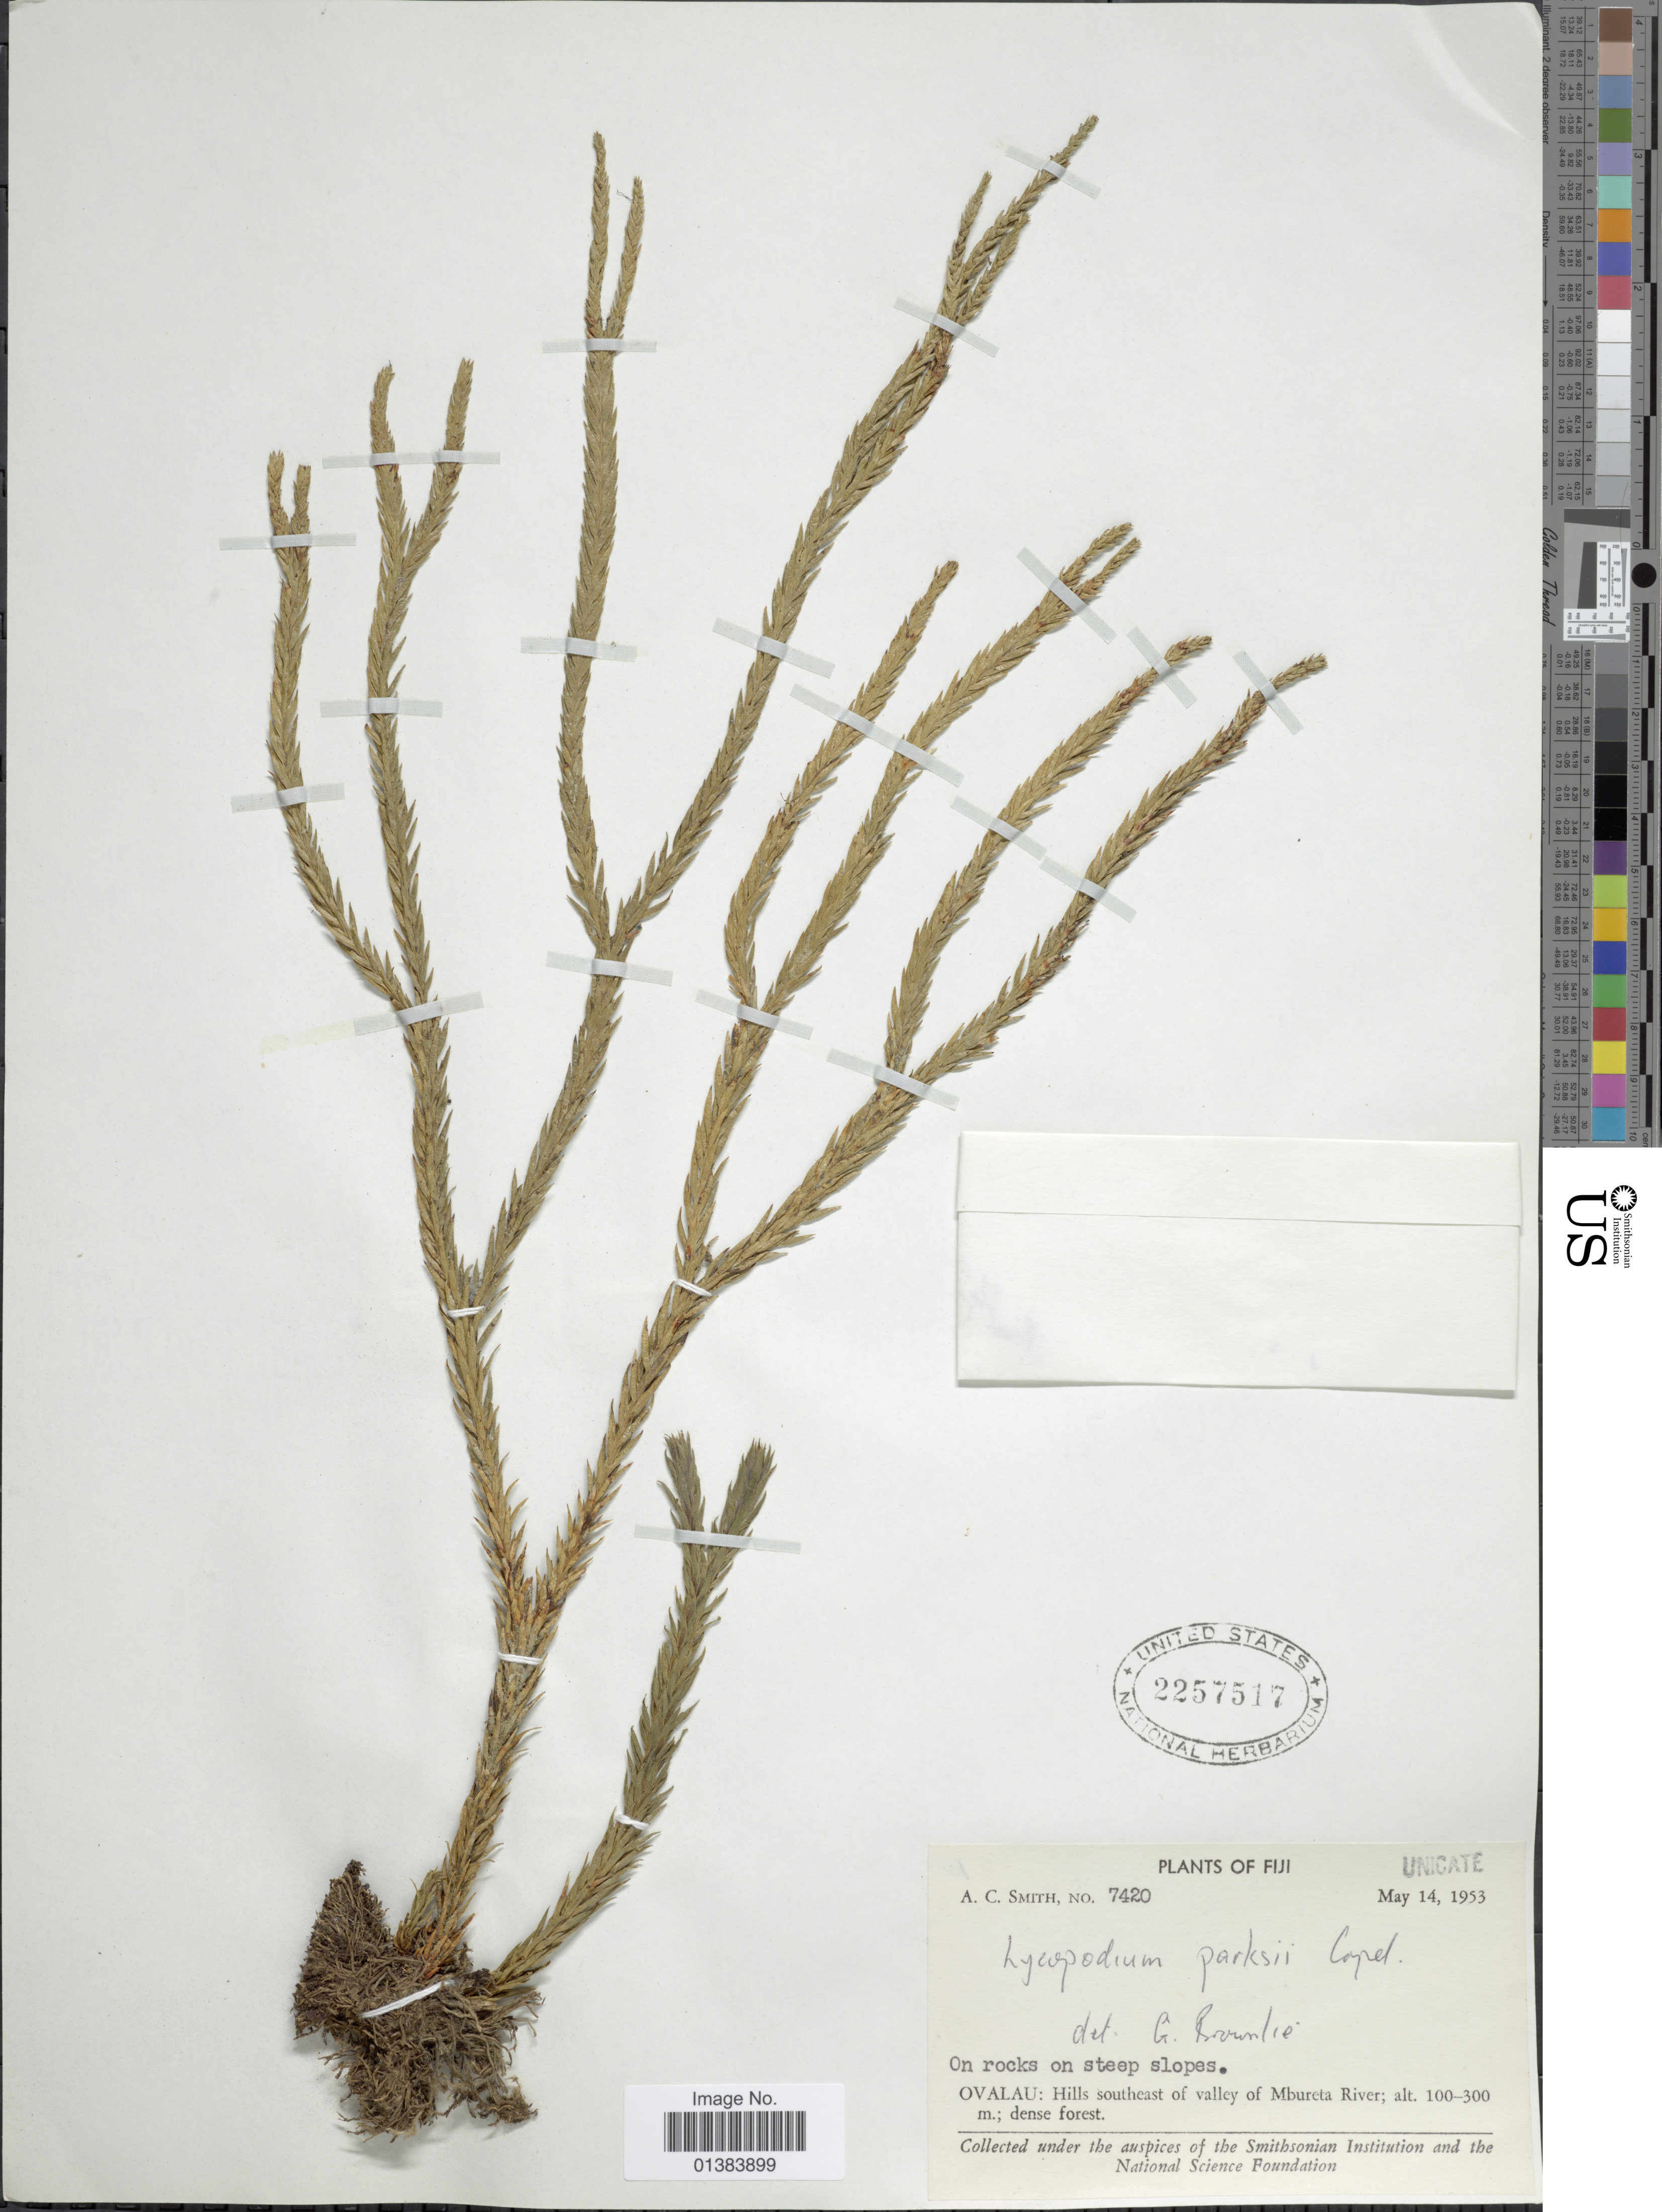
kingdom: Plantae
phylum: Tracheophyta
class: Lycopodiopsida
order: Lycopodiales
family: Lycopodiaceae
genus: Phlegmariurus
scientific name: Phlegmariurus carinatus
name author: (Desv.) Ching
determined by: Field, A. R.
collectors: A. C. Smith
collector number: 7420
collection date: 1953-05-14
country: Fiji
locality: Hills southeast of valley of Mbureta River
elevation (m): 100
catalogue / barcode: US 2257517